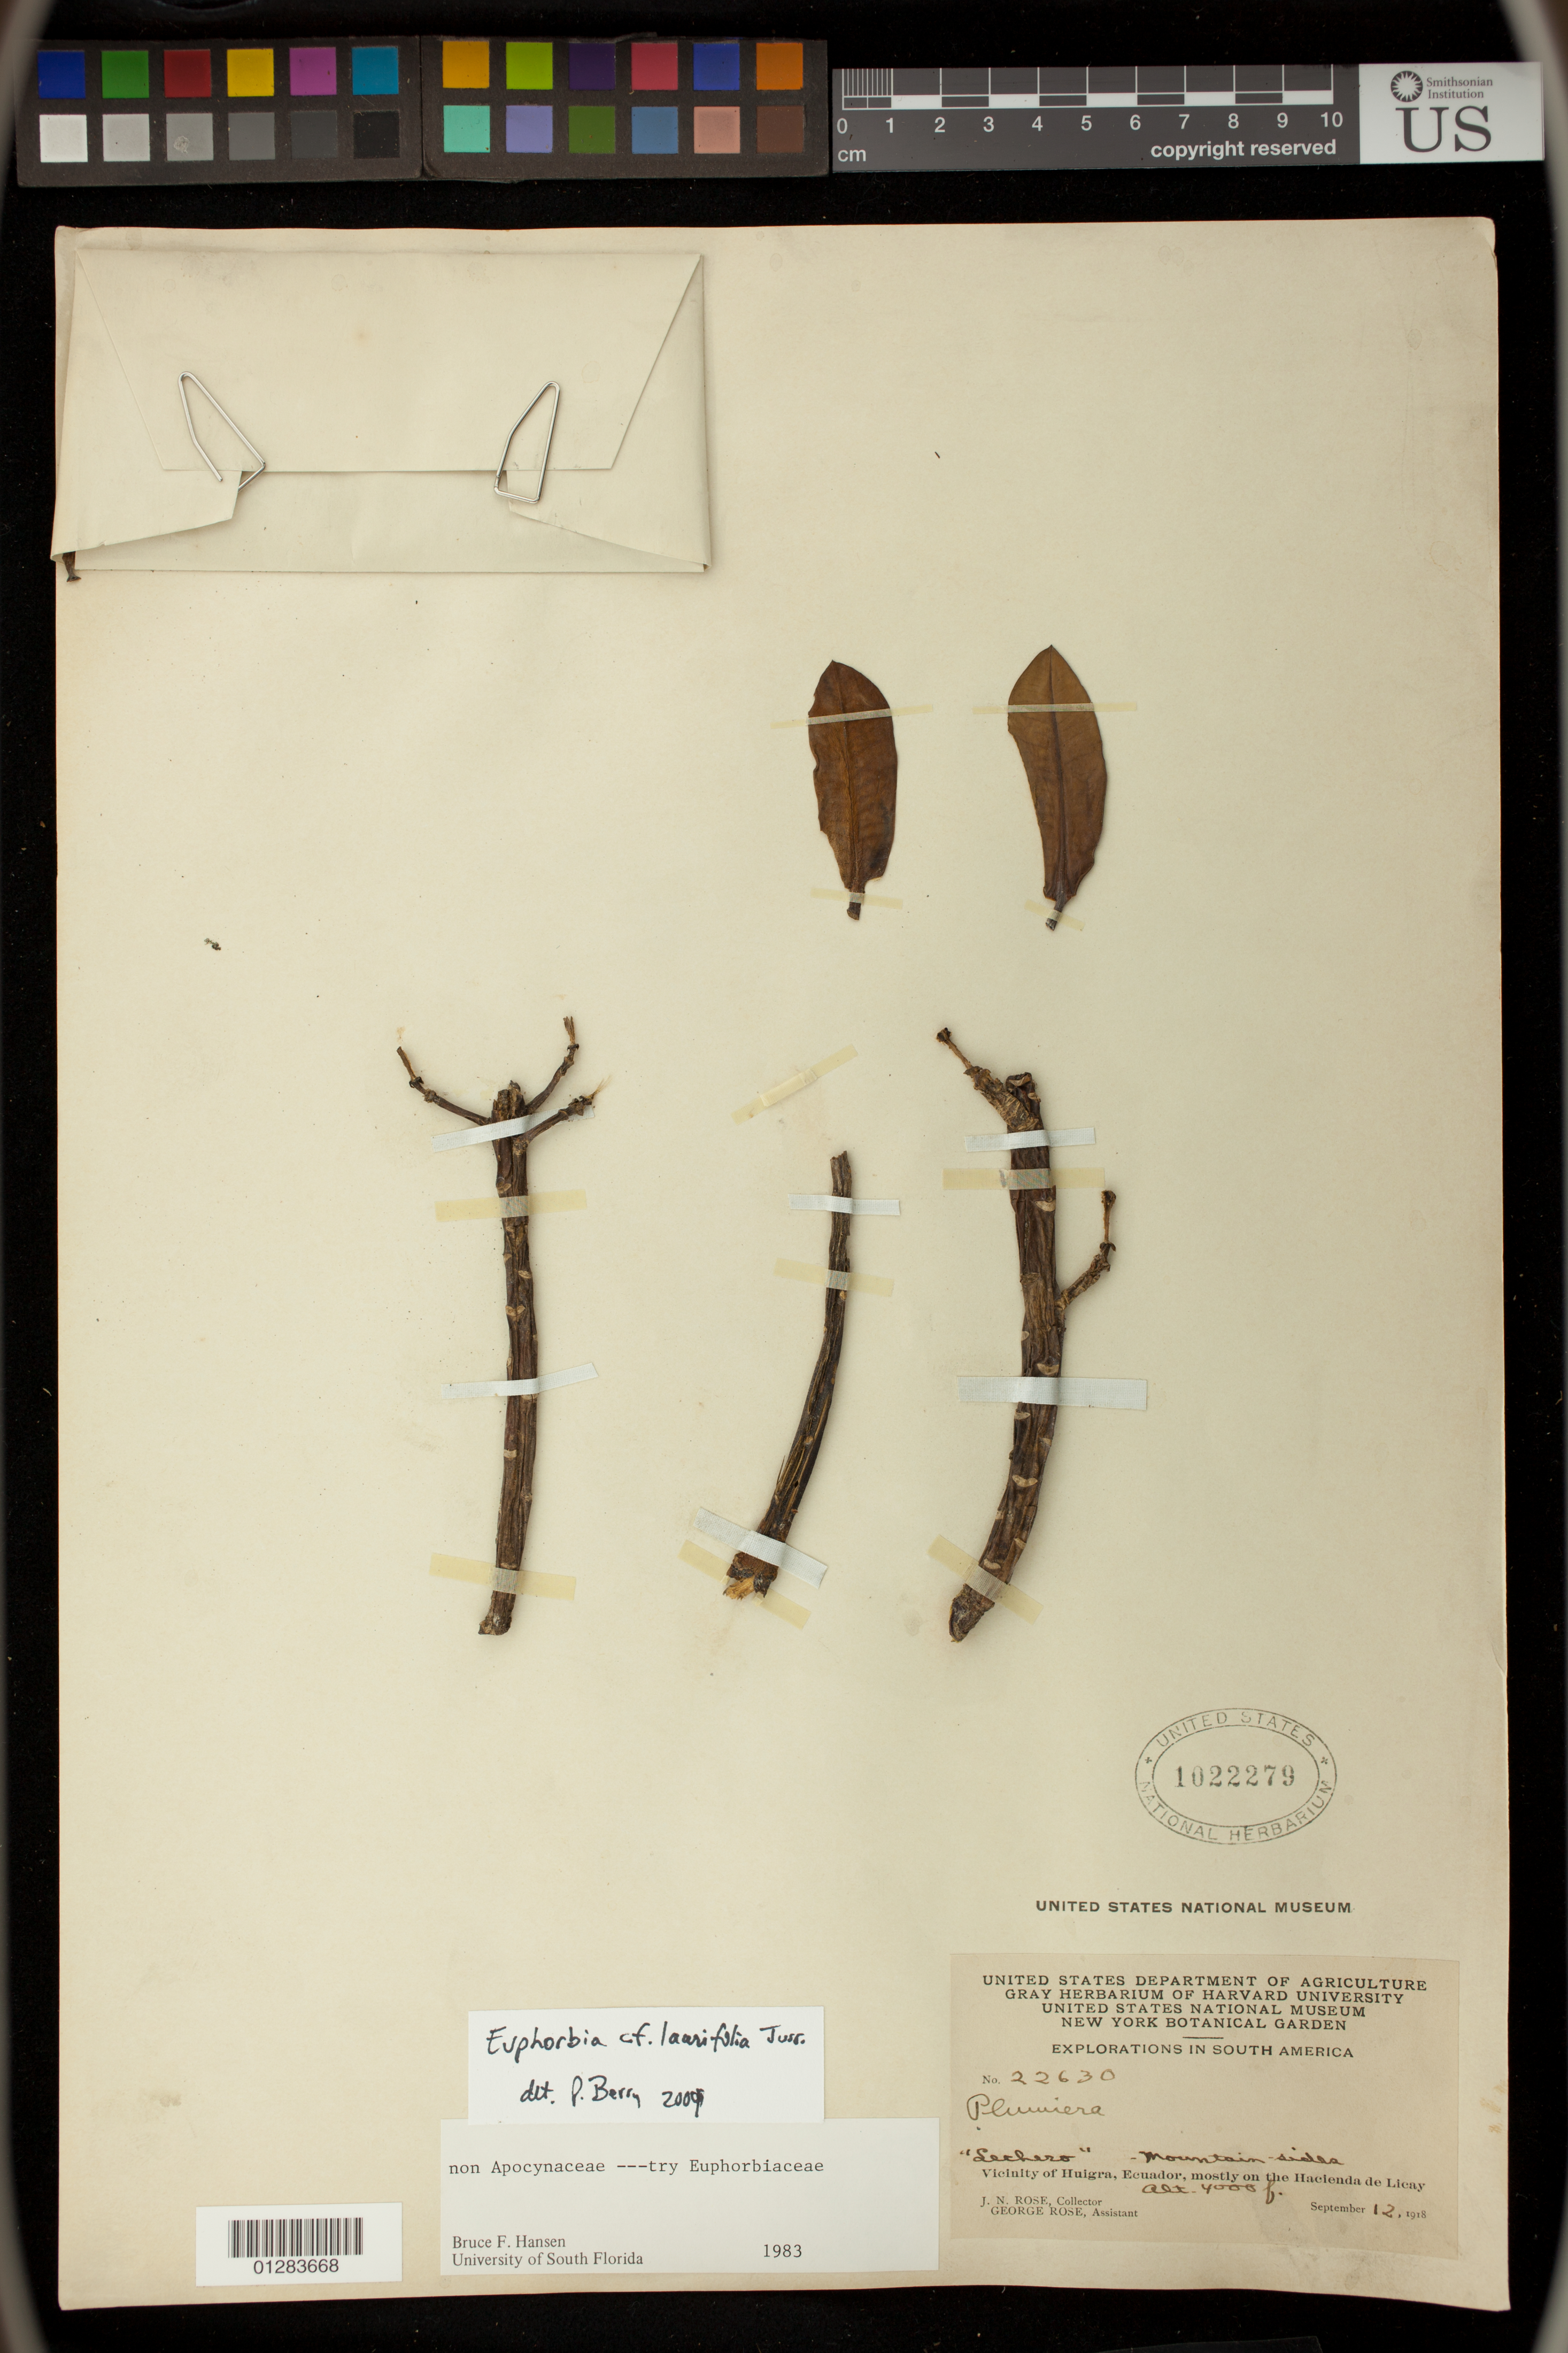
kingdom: Plantae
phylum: Tracheophyta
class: Magnoliopsida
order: Malpighiales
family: Euphorbiaceae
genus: Euphorbia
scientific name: Euphorbia laurifolia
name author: Juss. ex Lam.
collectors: J. N. Rose & G. Rose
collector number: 22630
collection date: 1918-09-12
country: Ecuador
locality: Vicinity of Huigra, mostly on the Hacienda de Licay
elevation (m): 1219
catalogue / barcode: US 1022279